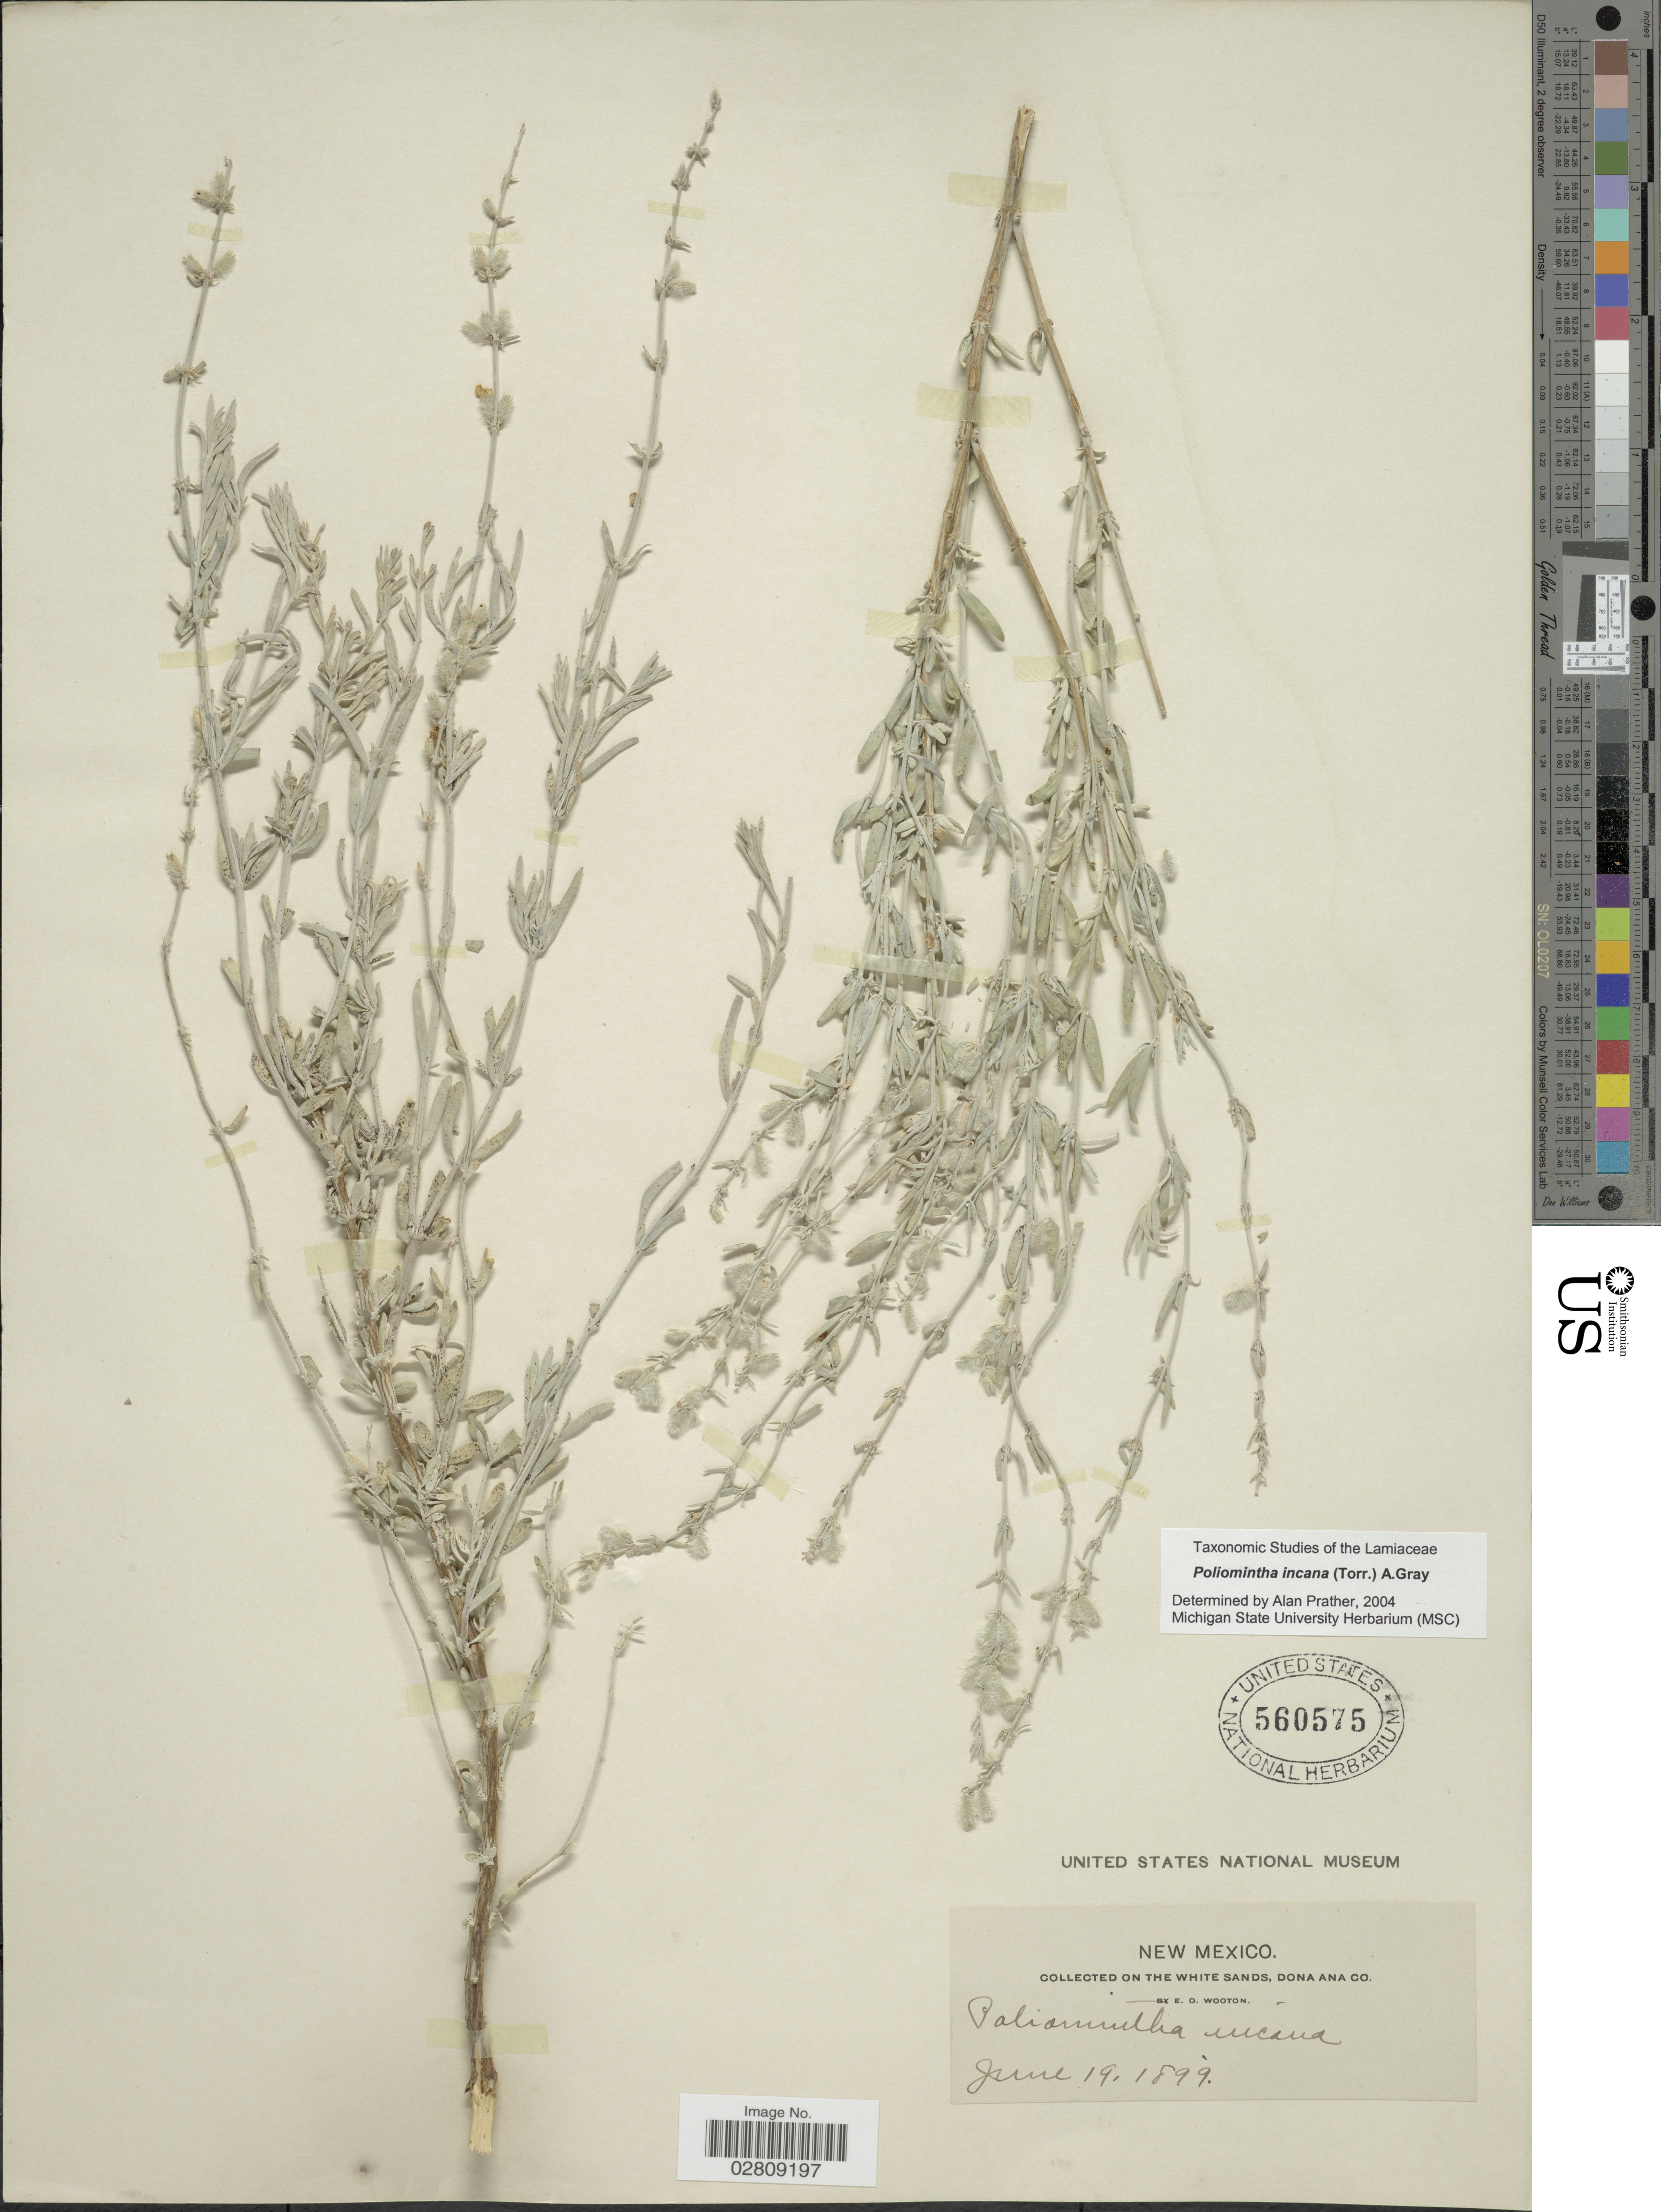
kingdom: Plantae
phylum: Tracheophyta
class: Magnoliopsida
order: Lamiales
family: Lamiaceae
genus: Poliomintha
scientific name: Poliomintha incana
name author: (Torr.) A. Gray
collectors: E. O. Wooton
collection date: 1899-06-19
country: United States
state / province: New Mexico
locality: On the White Sands, Dona Ana Co.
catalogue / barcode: US 560575